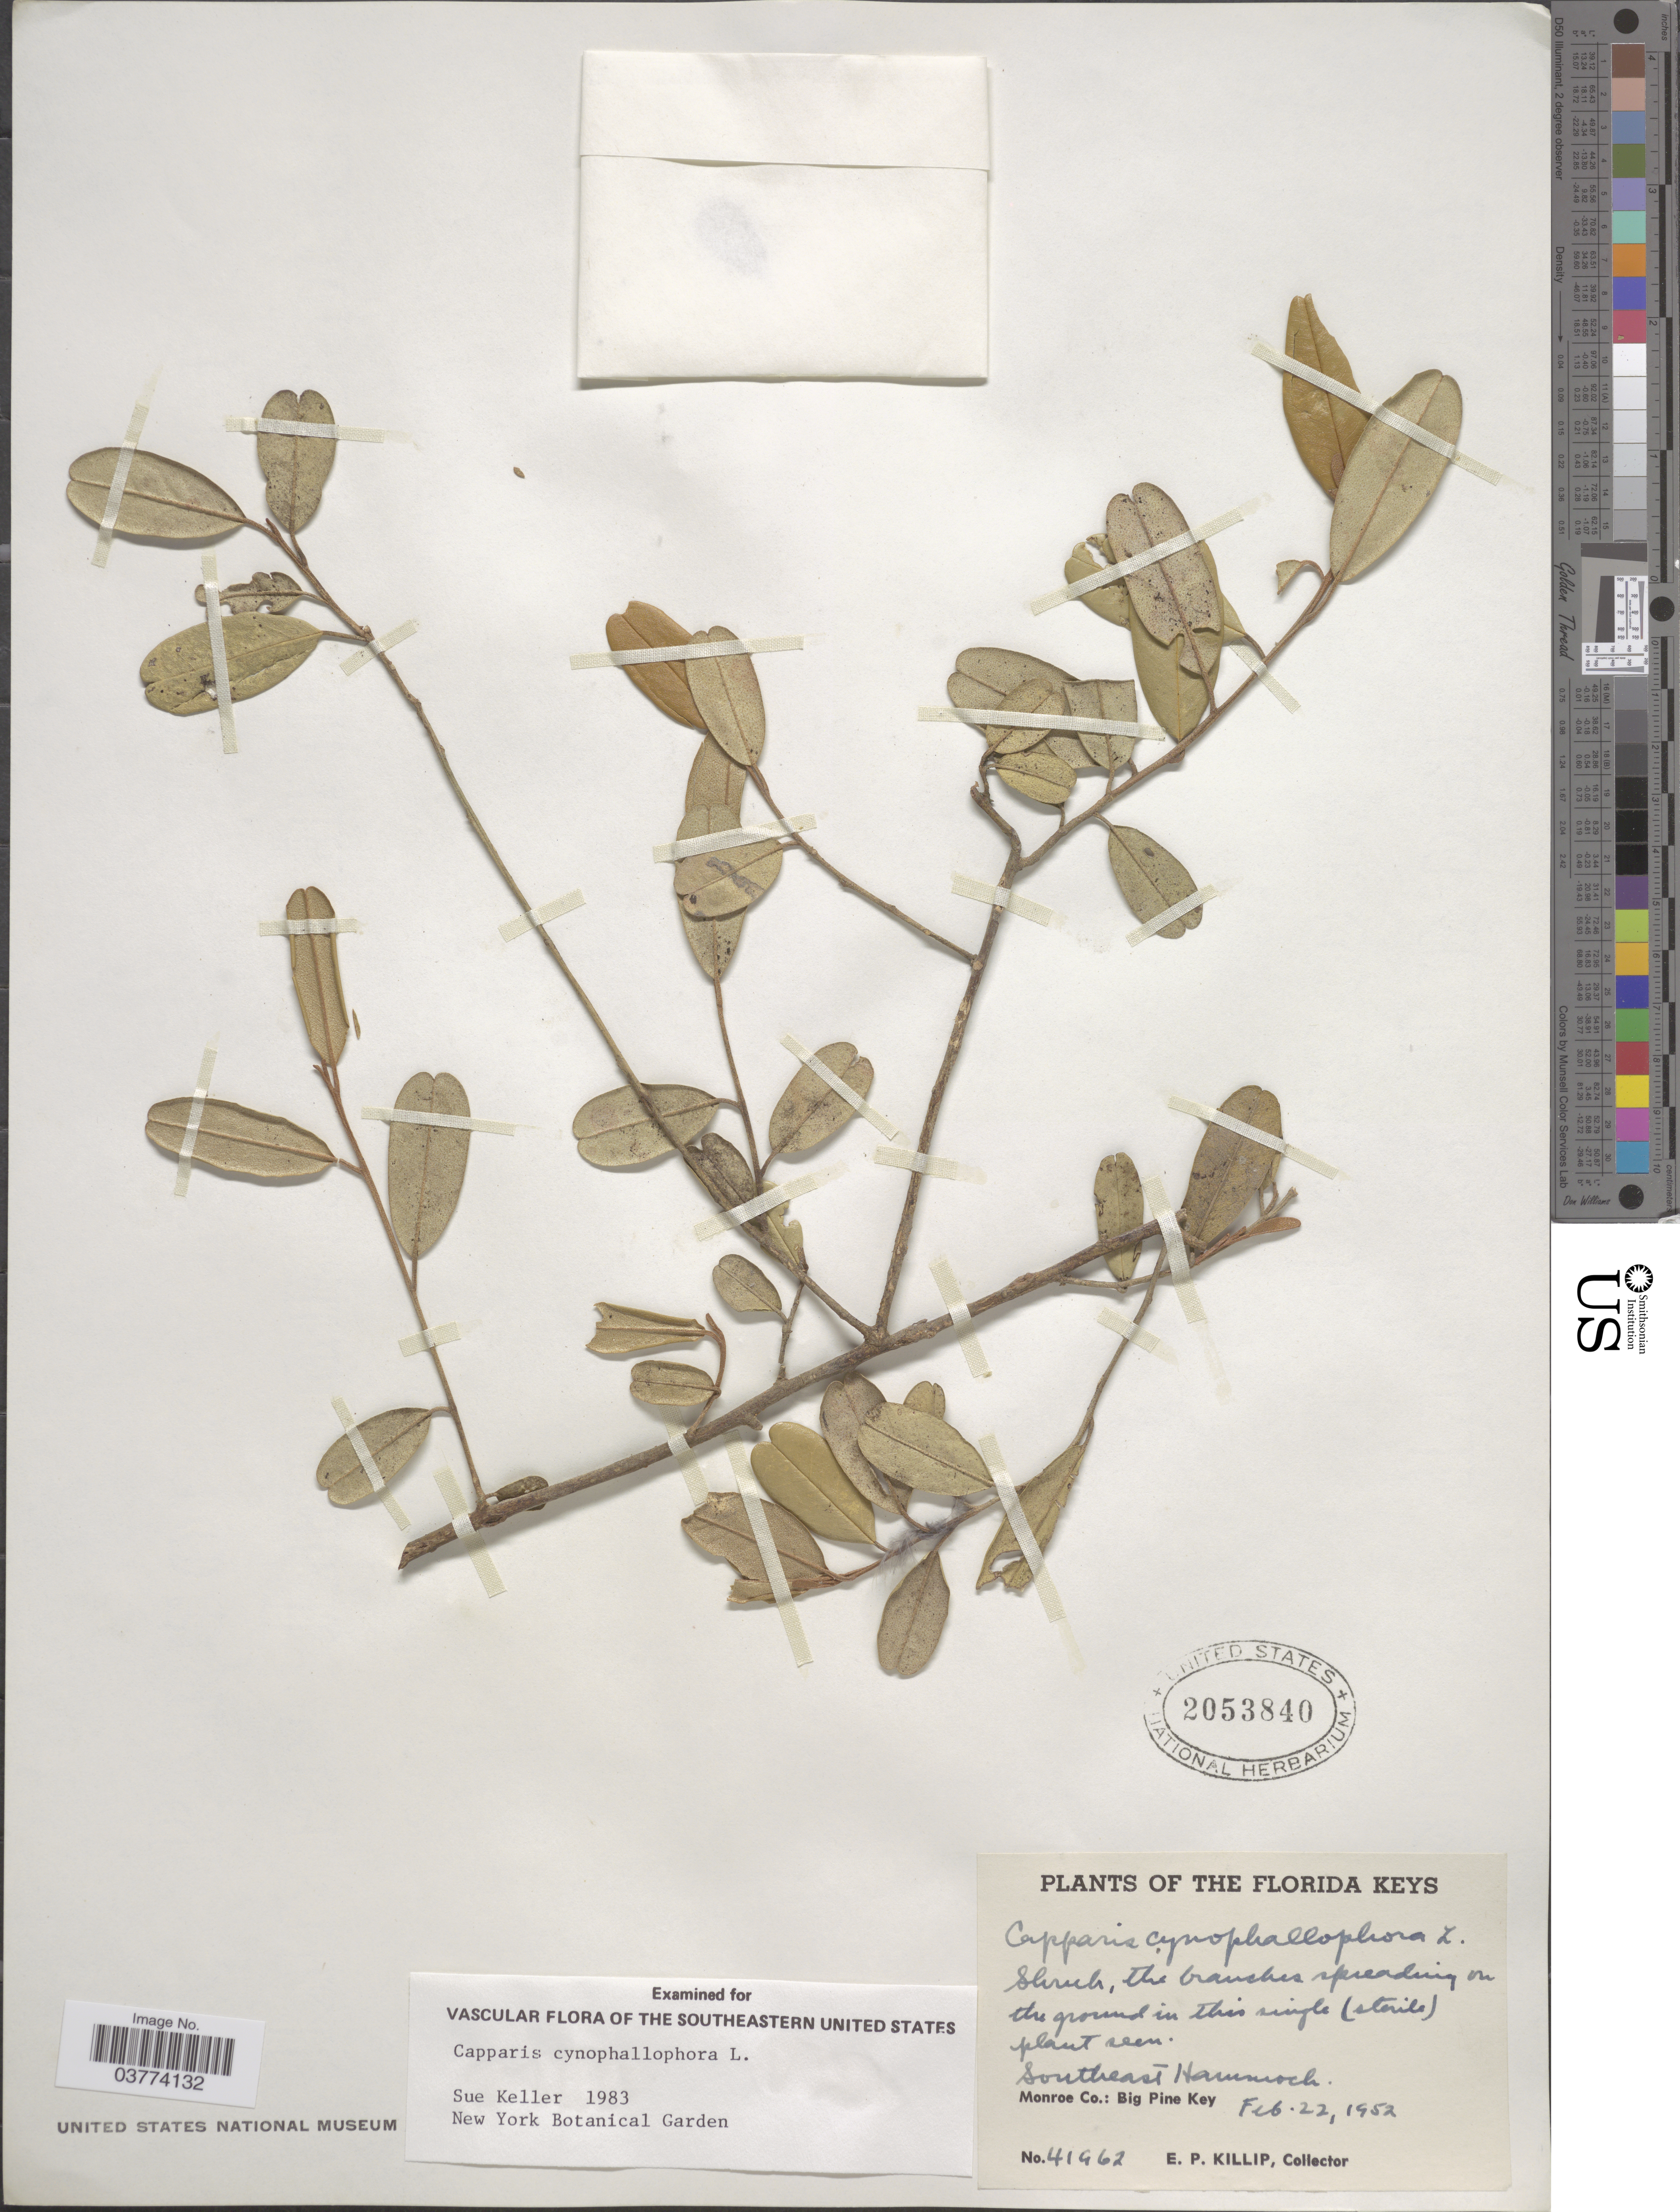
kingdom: Plantae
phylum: Tracheophyta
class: Magnoliopsida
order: Brassicales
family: Capparaceae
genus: Quadrella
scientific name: Quadrella cynophallophora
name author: (L.) Hutch.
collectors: E. P. Killip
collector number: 41962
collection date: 1952-02-22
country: United States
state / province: Florida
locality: The Florida Keys. Southeast Hammock. Monroe Co.: Big Pine Key.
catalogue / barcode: US 2053840